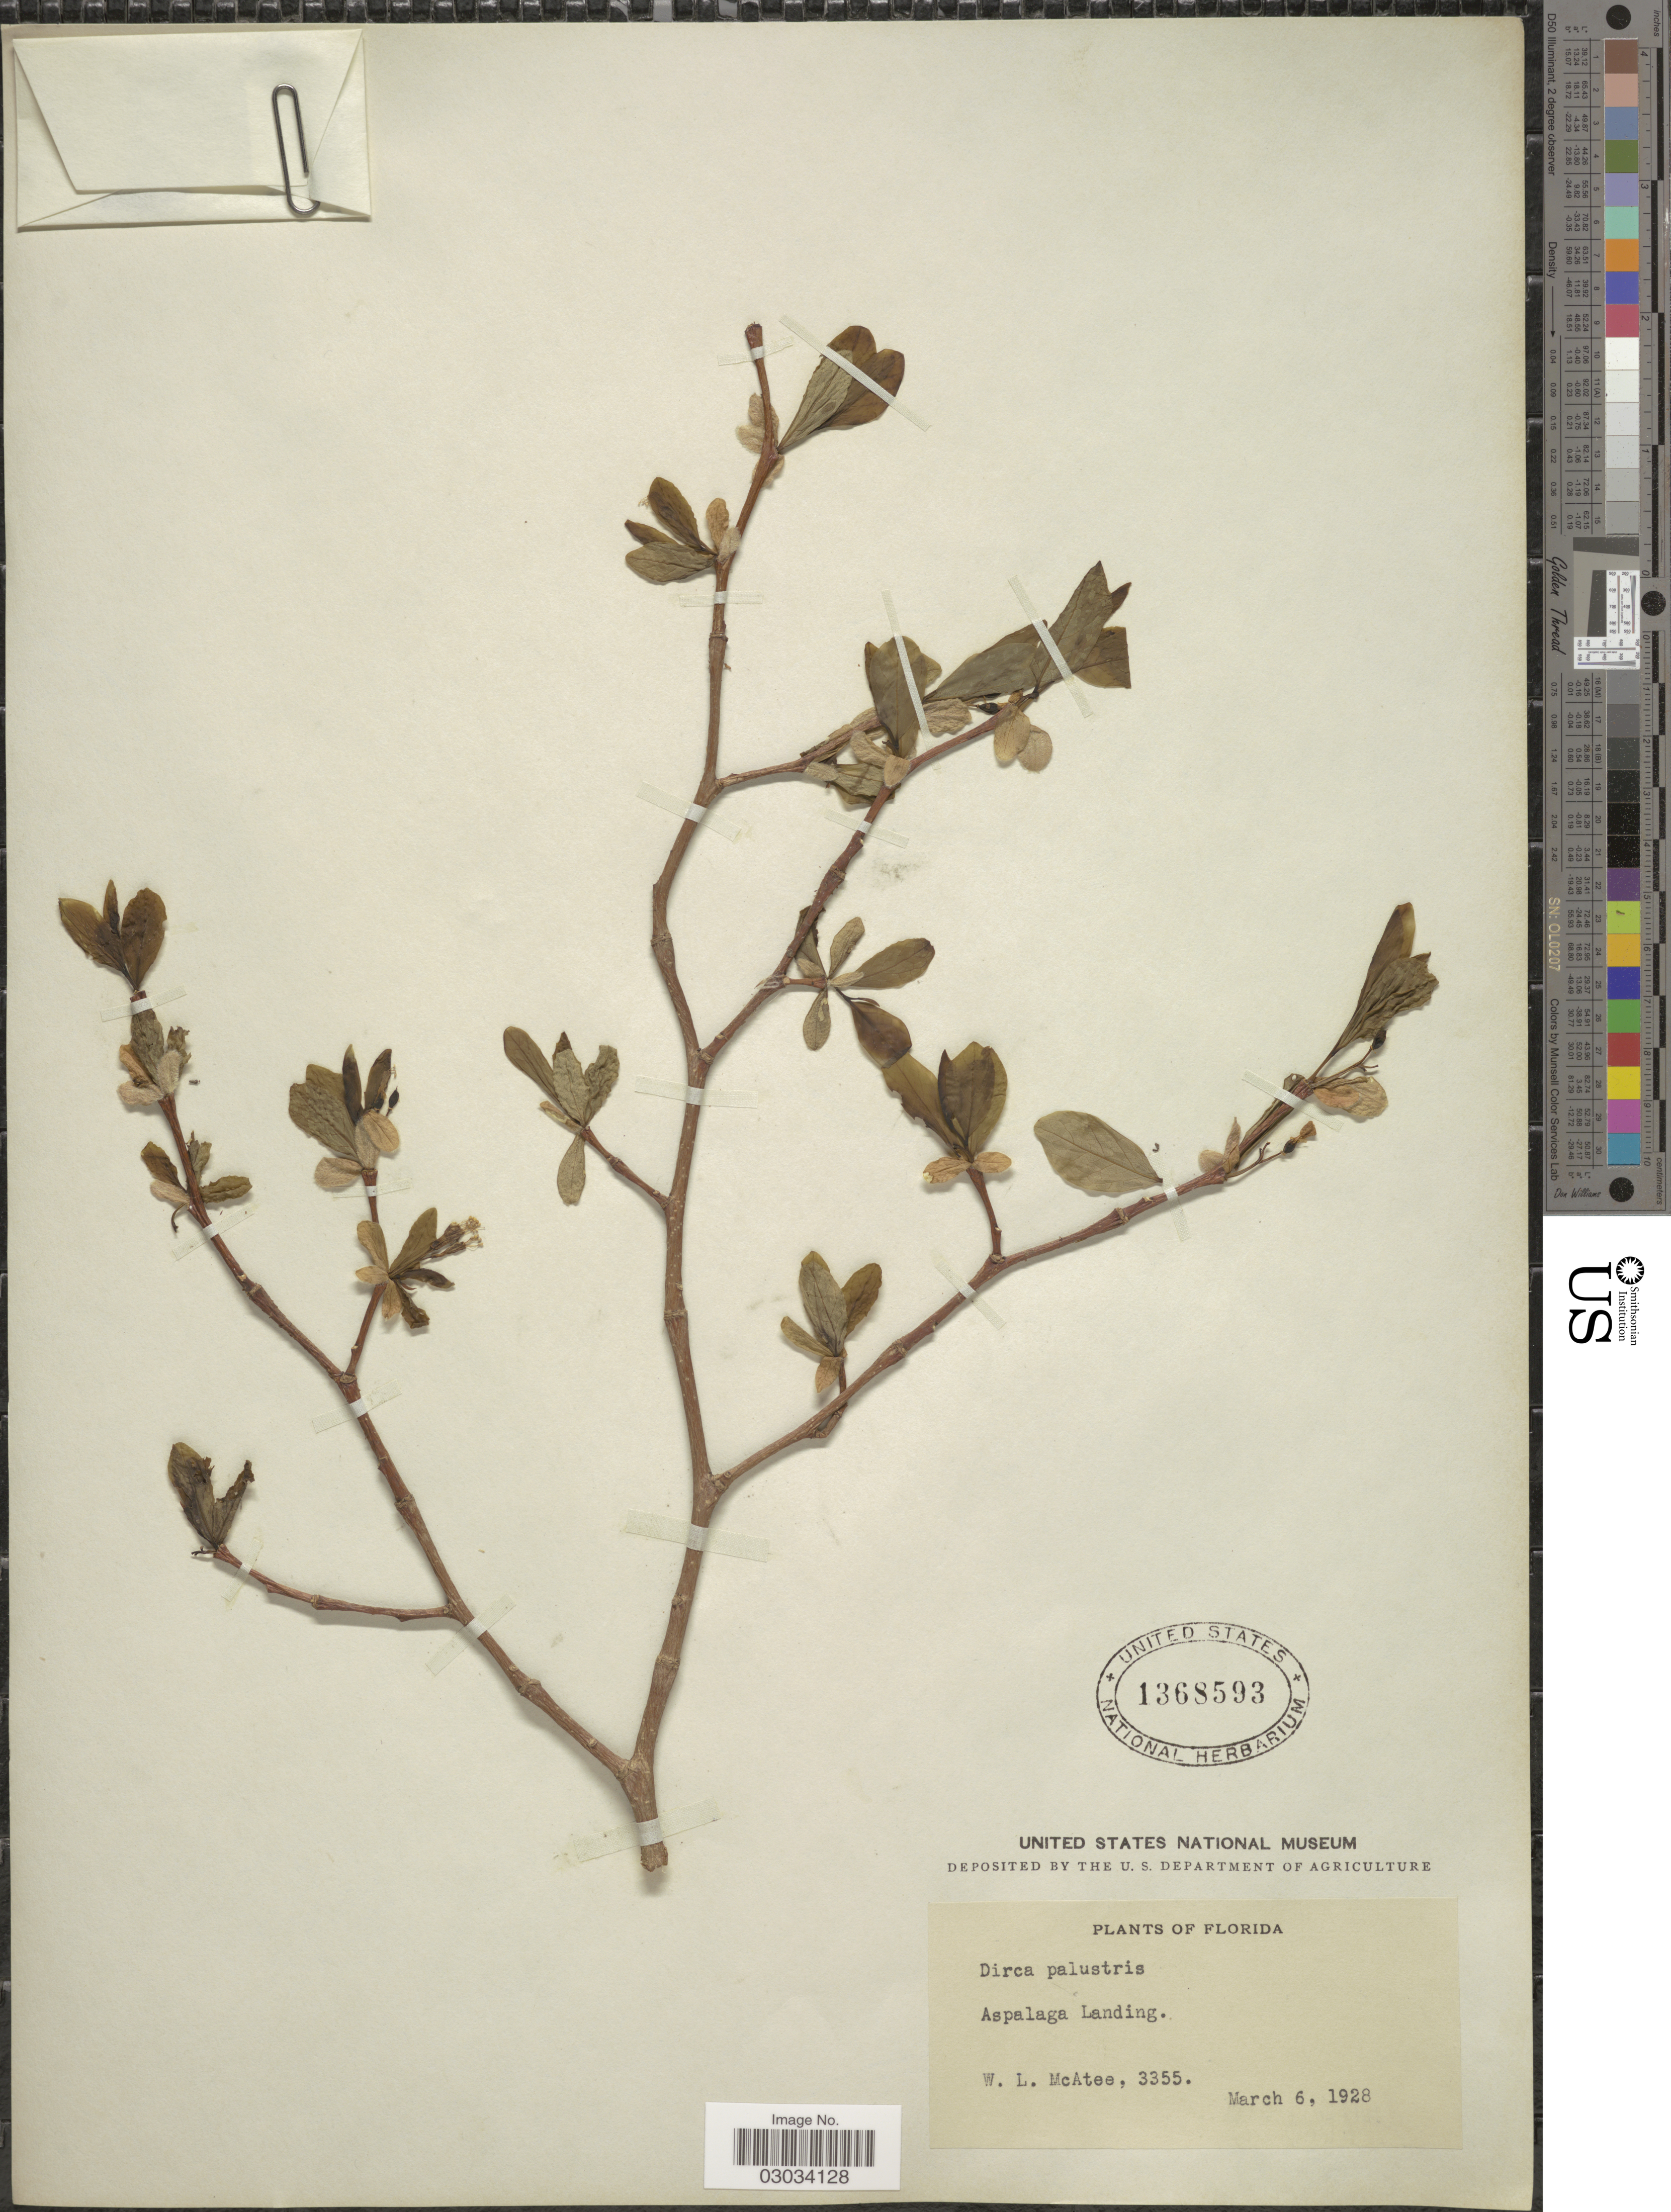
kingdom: Plantae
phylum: Tracheophyta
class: Magnoliopsida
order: Malvales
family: Thymelaeaceae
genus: Dirca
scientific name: Dirca palustris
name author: L.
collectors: W. McAtee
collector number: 3355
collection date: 1928-03-06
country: United States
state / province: Florida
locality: Aspalaga Landing.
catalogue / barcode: US 1368593